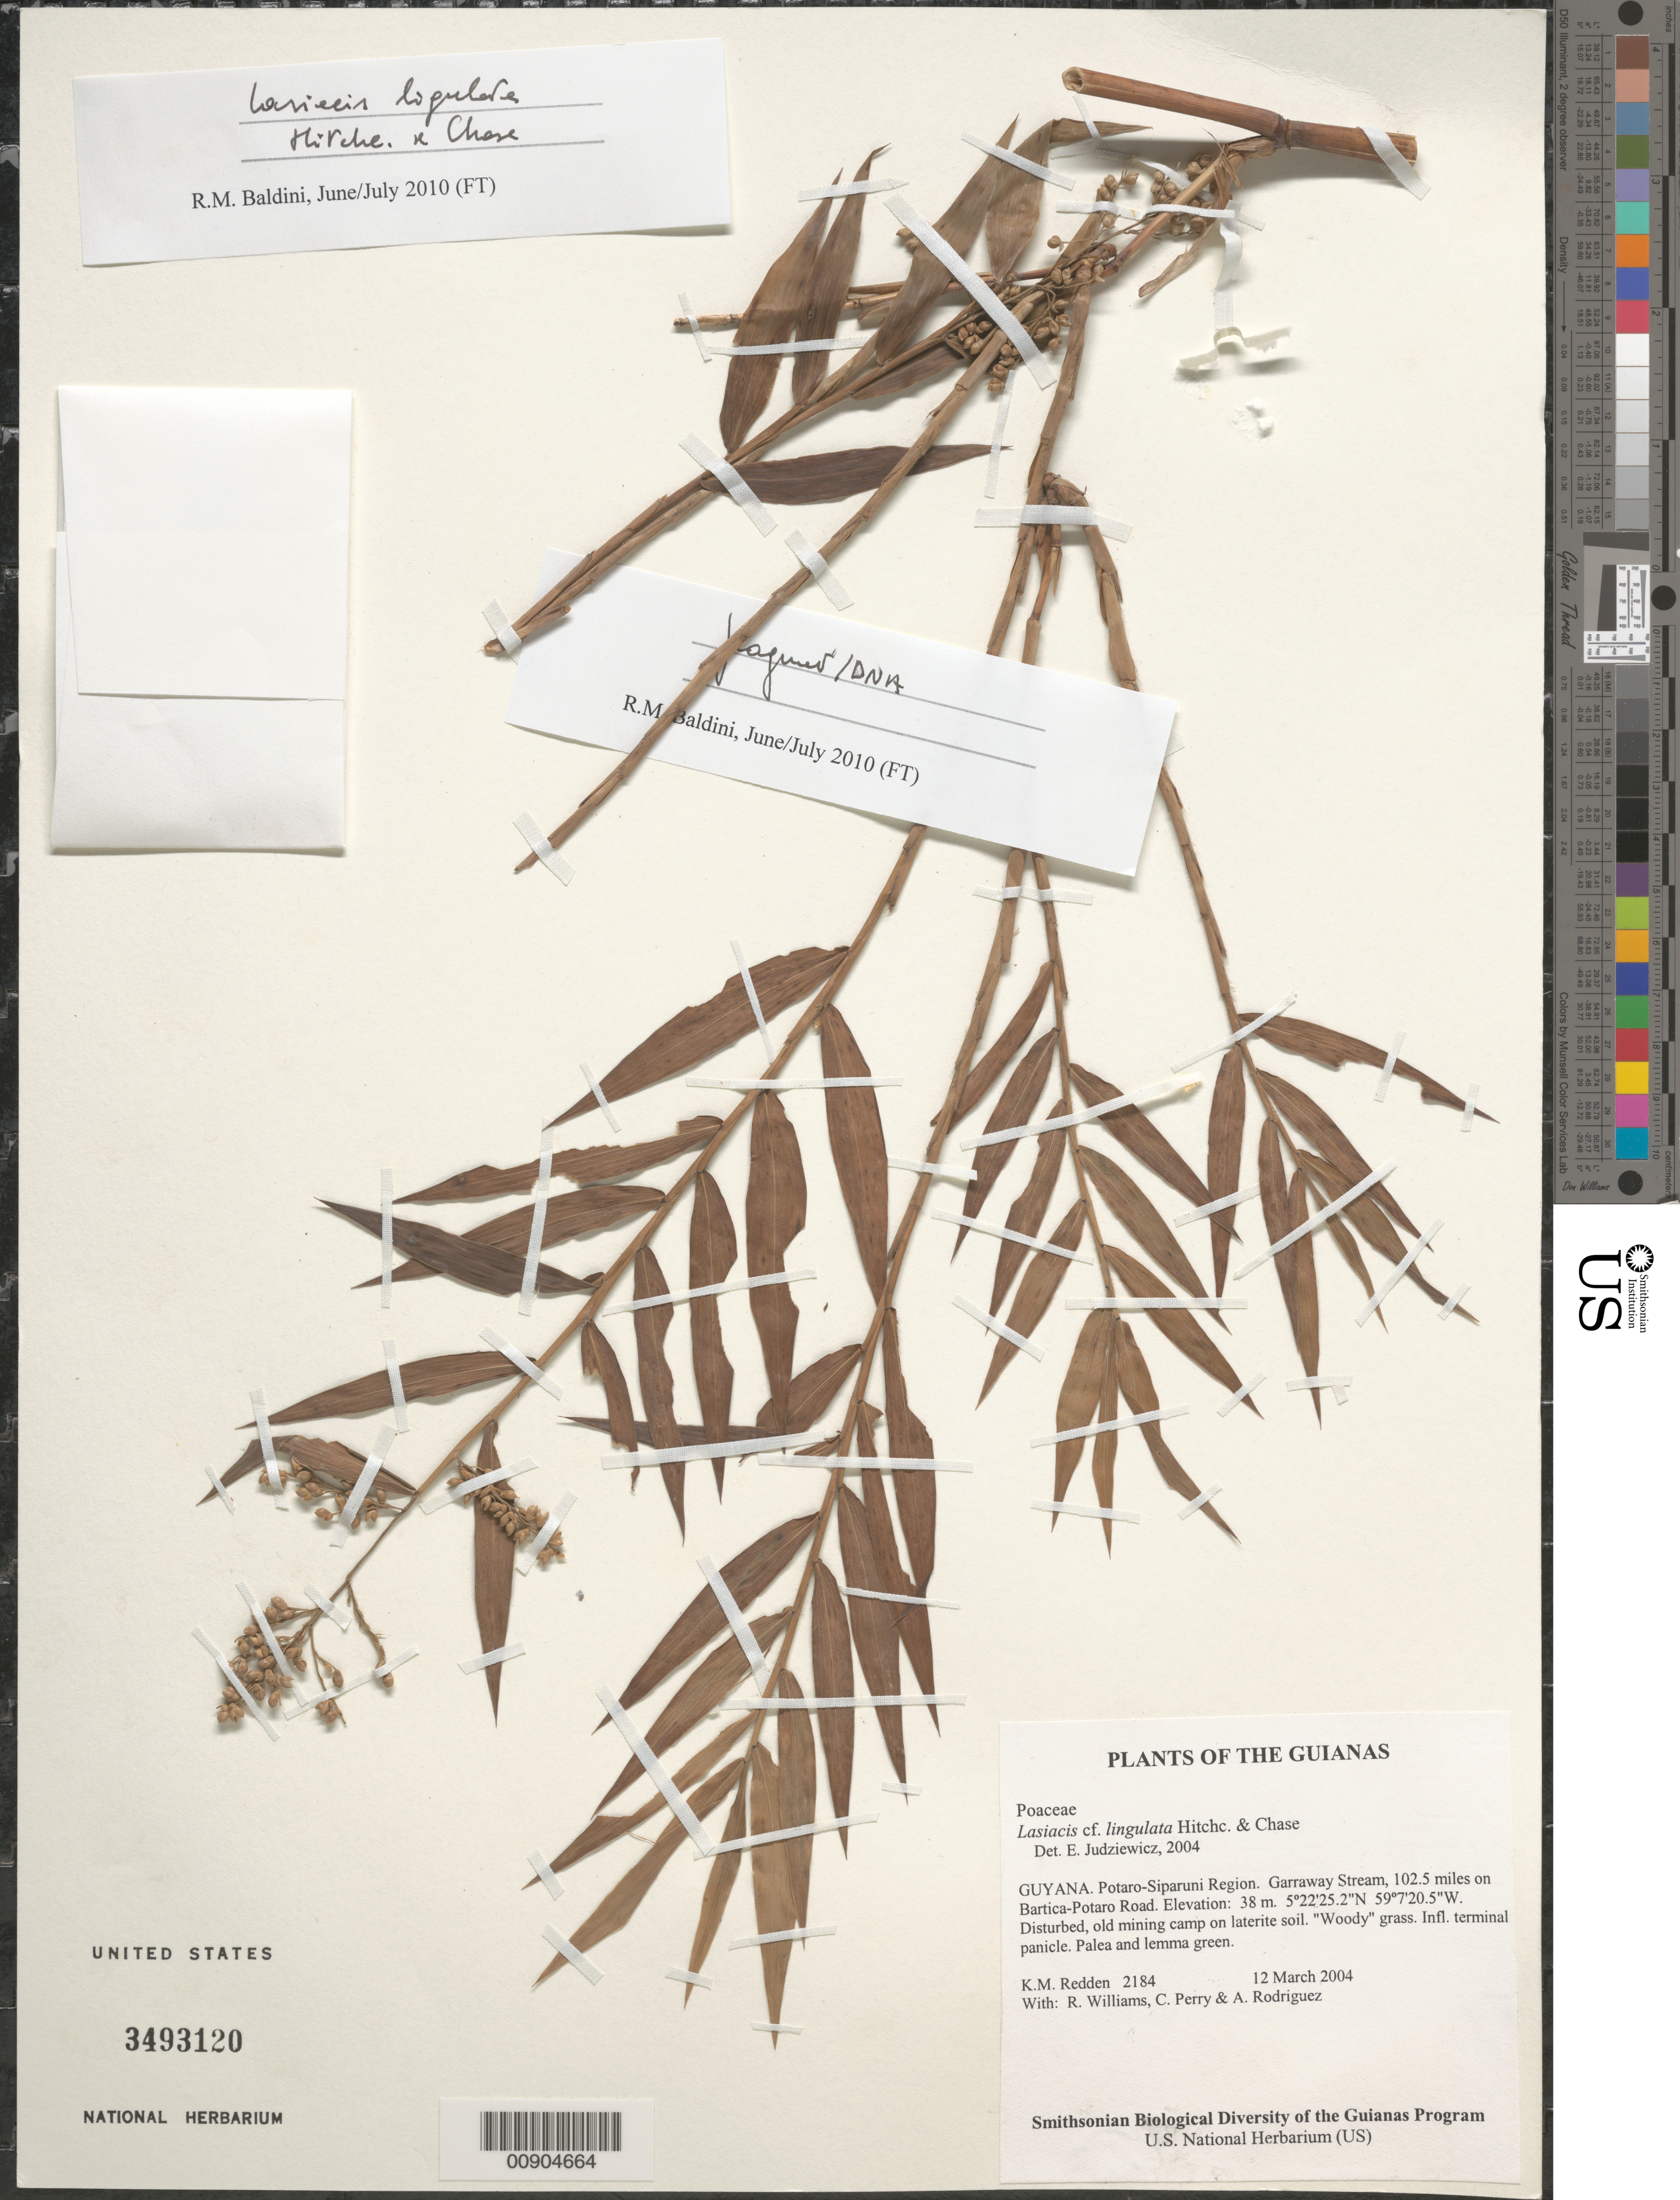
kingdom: Plantae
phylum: Tracheophyta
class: Liliopsida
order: Poales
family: Poaceae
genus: Lasiacis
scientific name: Lasiacis ligulata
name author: Hitchc. & Chase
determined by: Baldini, R. M.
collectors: K. M. Redden, R. Williams, C. Perry & A. Rodriguez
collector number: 2184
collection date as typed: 12 March 2004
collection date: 2004-03-12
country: Guyana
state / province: Potaro-Siparuni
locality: Garraway Stream, 102.5 miles on Bartica-Potaro Road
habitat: Disturbed, old mining camp on laterite soil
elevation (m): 38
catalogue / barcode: US 3493120